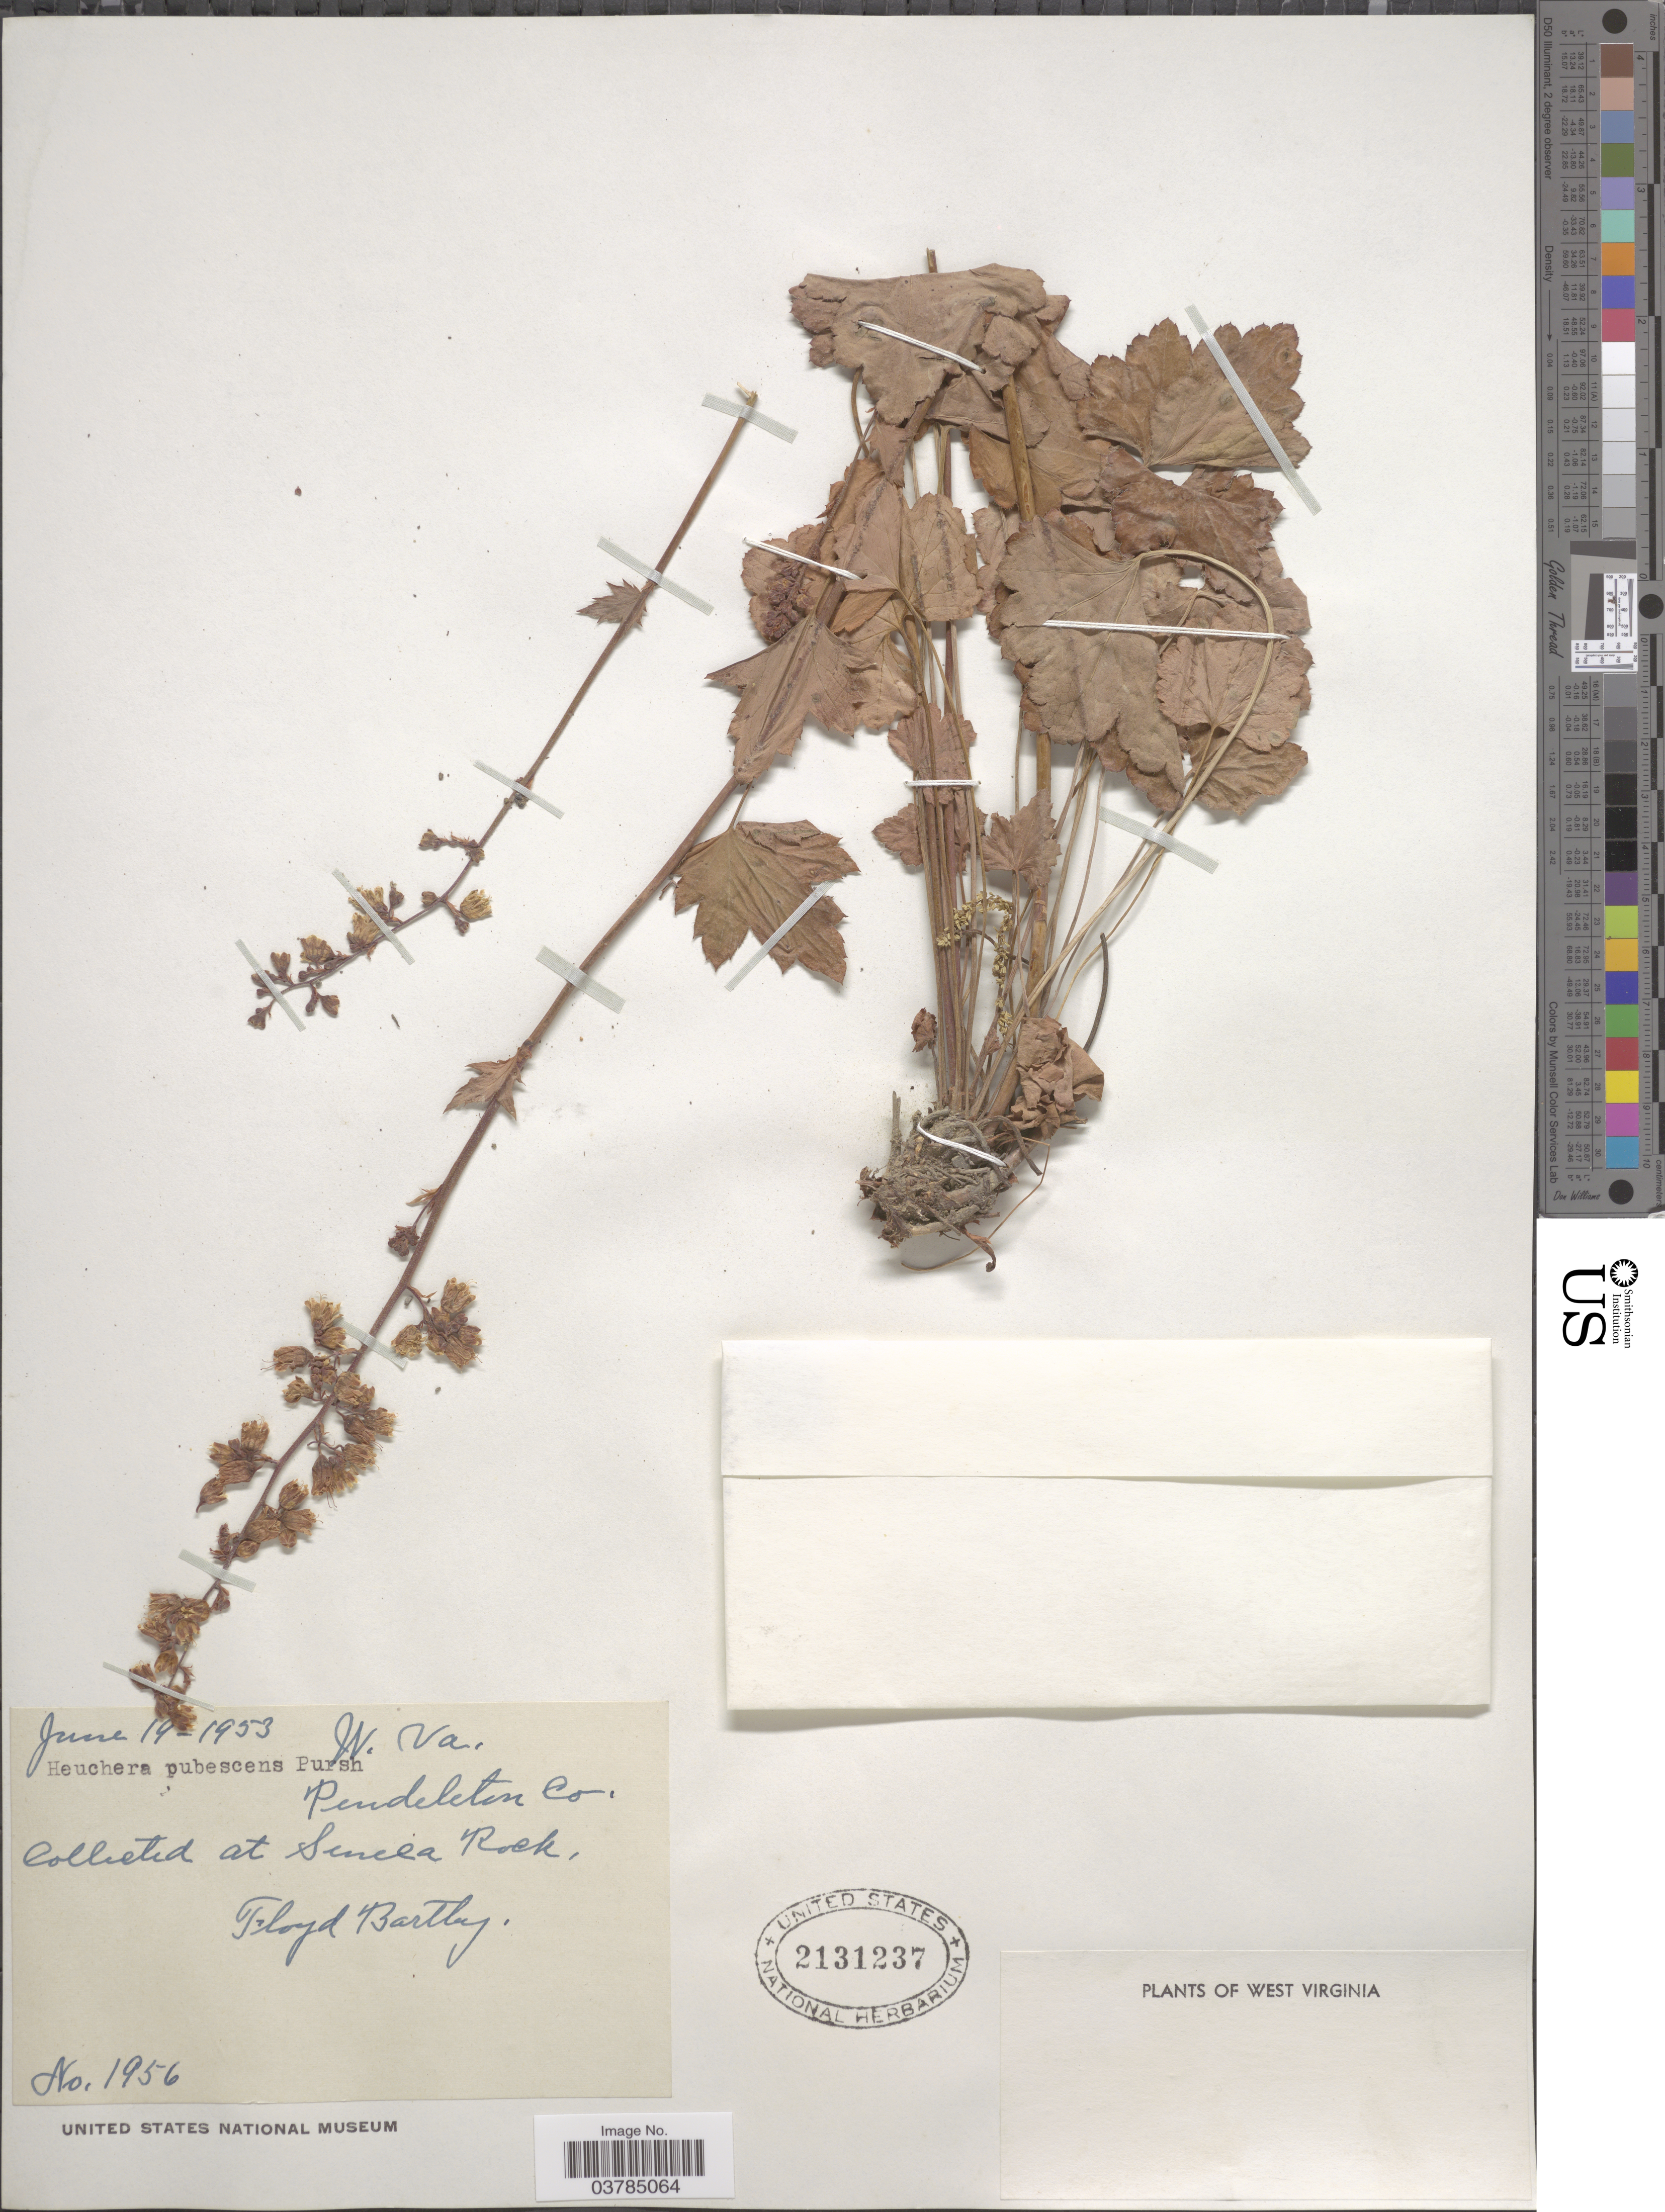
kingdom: Plantae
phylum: Tracheophyta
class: Magnoliopsida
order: Saxifragales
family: Saxifragaceae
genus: Heuchera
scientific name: Heuchera pubescens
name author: Pursh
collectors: F. Bartley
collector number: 1956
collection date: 1953-06-19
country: United States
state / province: West Virginia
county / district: Pendleton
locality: Pendleton Co. Collected at Seneca Rock.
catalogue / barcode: US 2131237